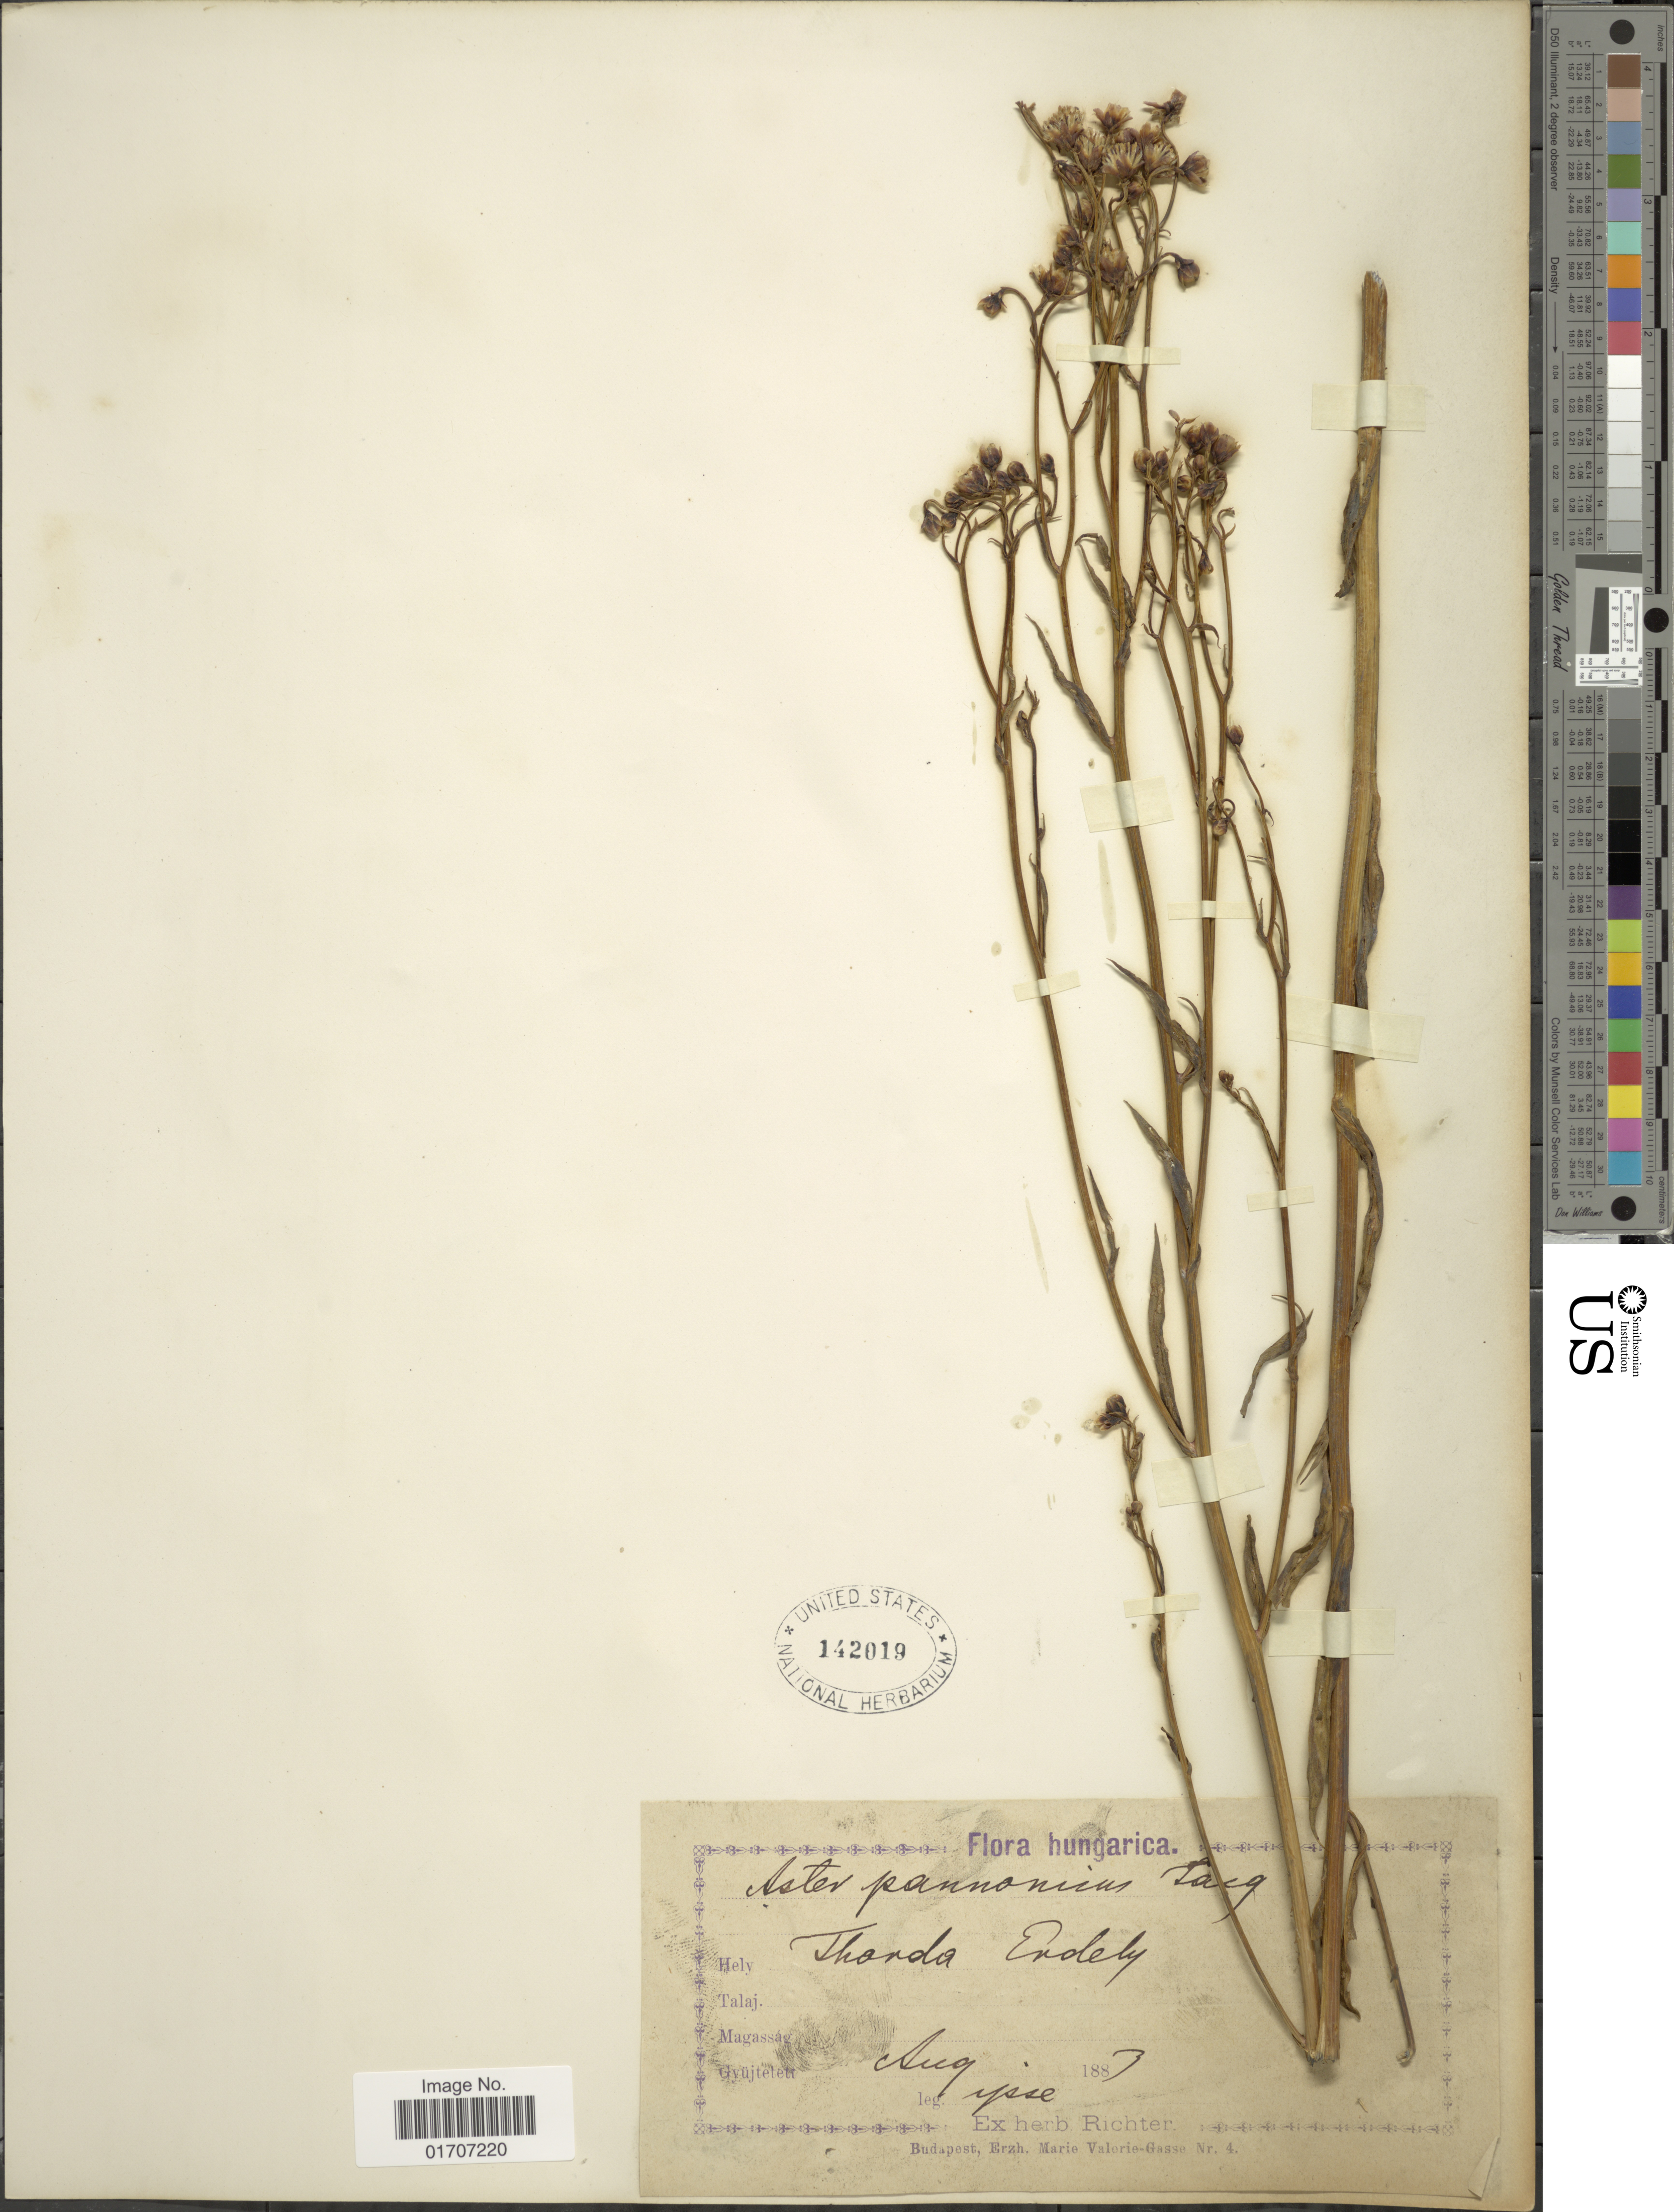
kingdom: Plantae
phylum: Tracheophyta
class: Magnoliopsida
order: Asterales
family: Asteraceae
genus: Tripolium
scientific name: Tripolium pannonicum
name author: (Jacq.) Dobrocz.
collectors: -- Richter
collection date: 1883-08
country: Hungary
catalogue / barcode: US 142019